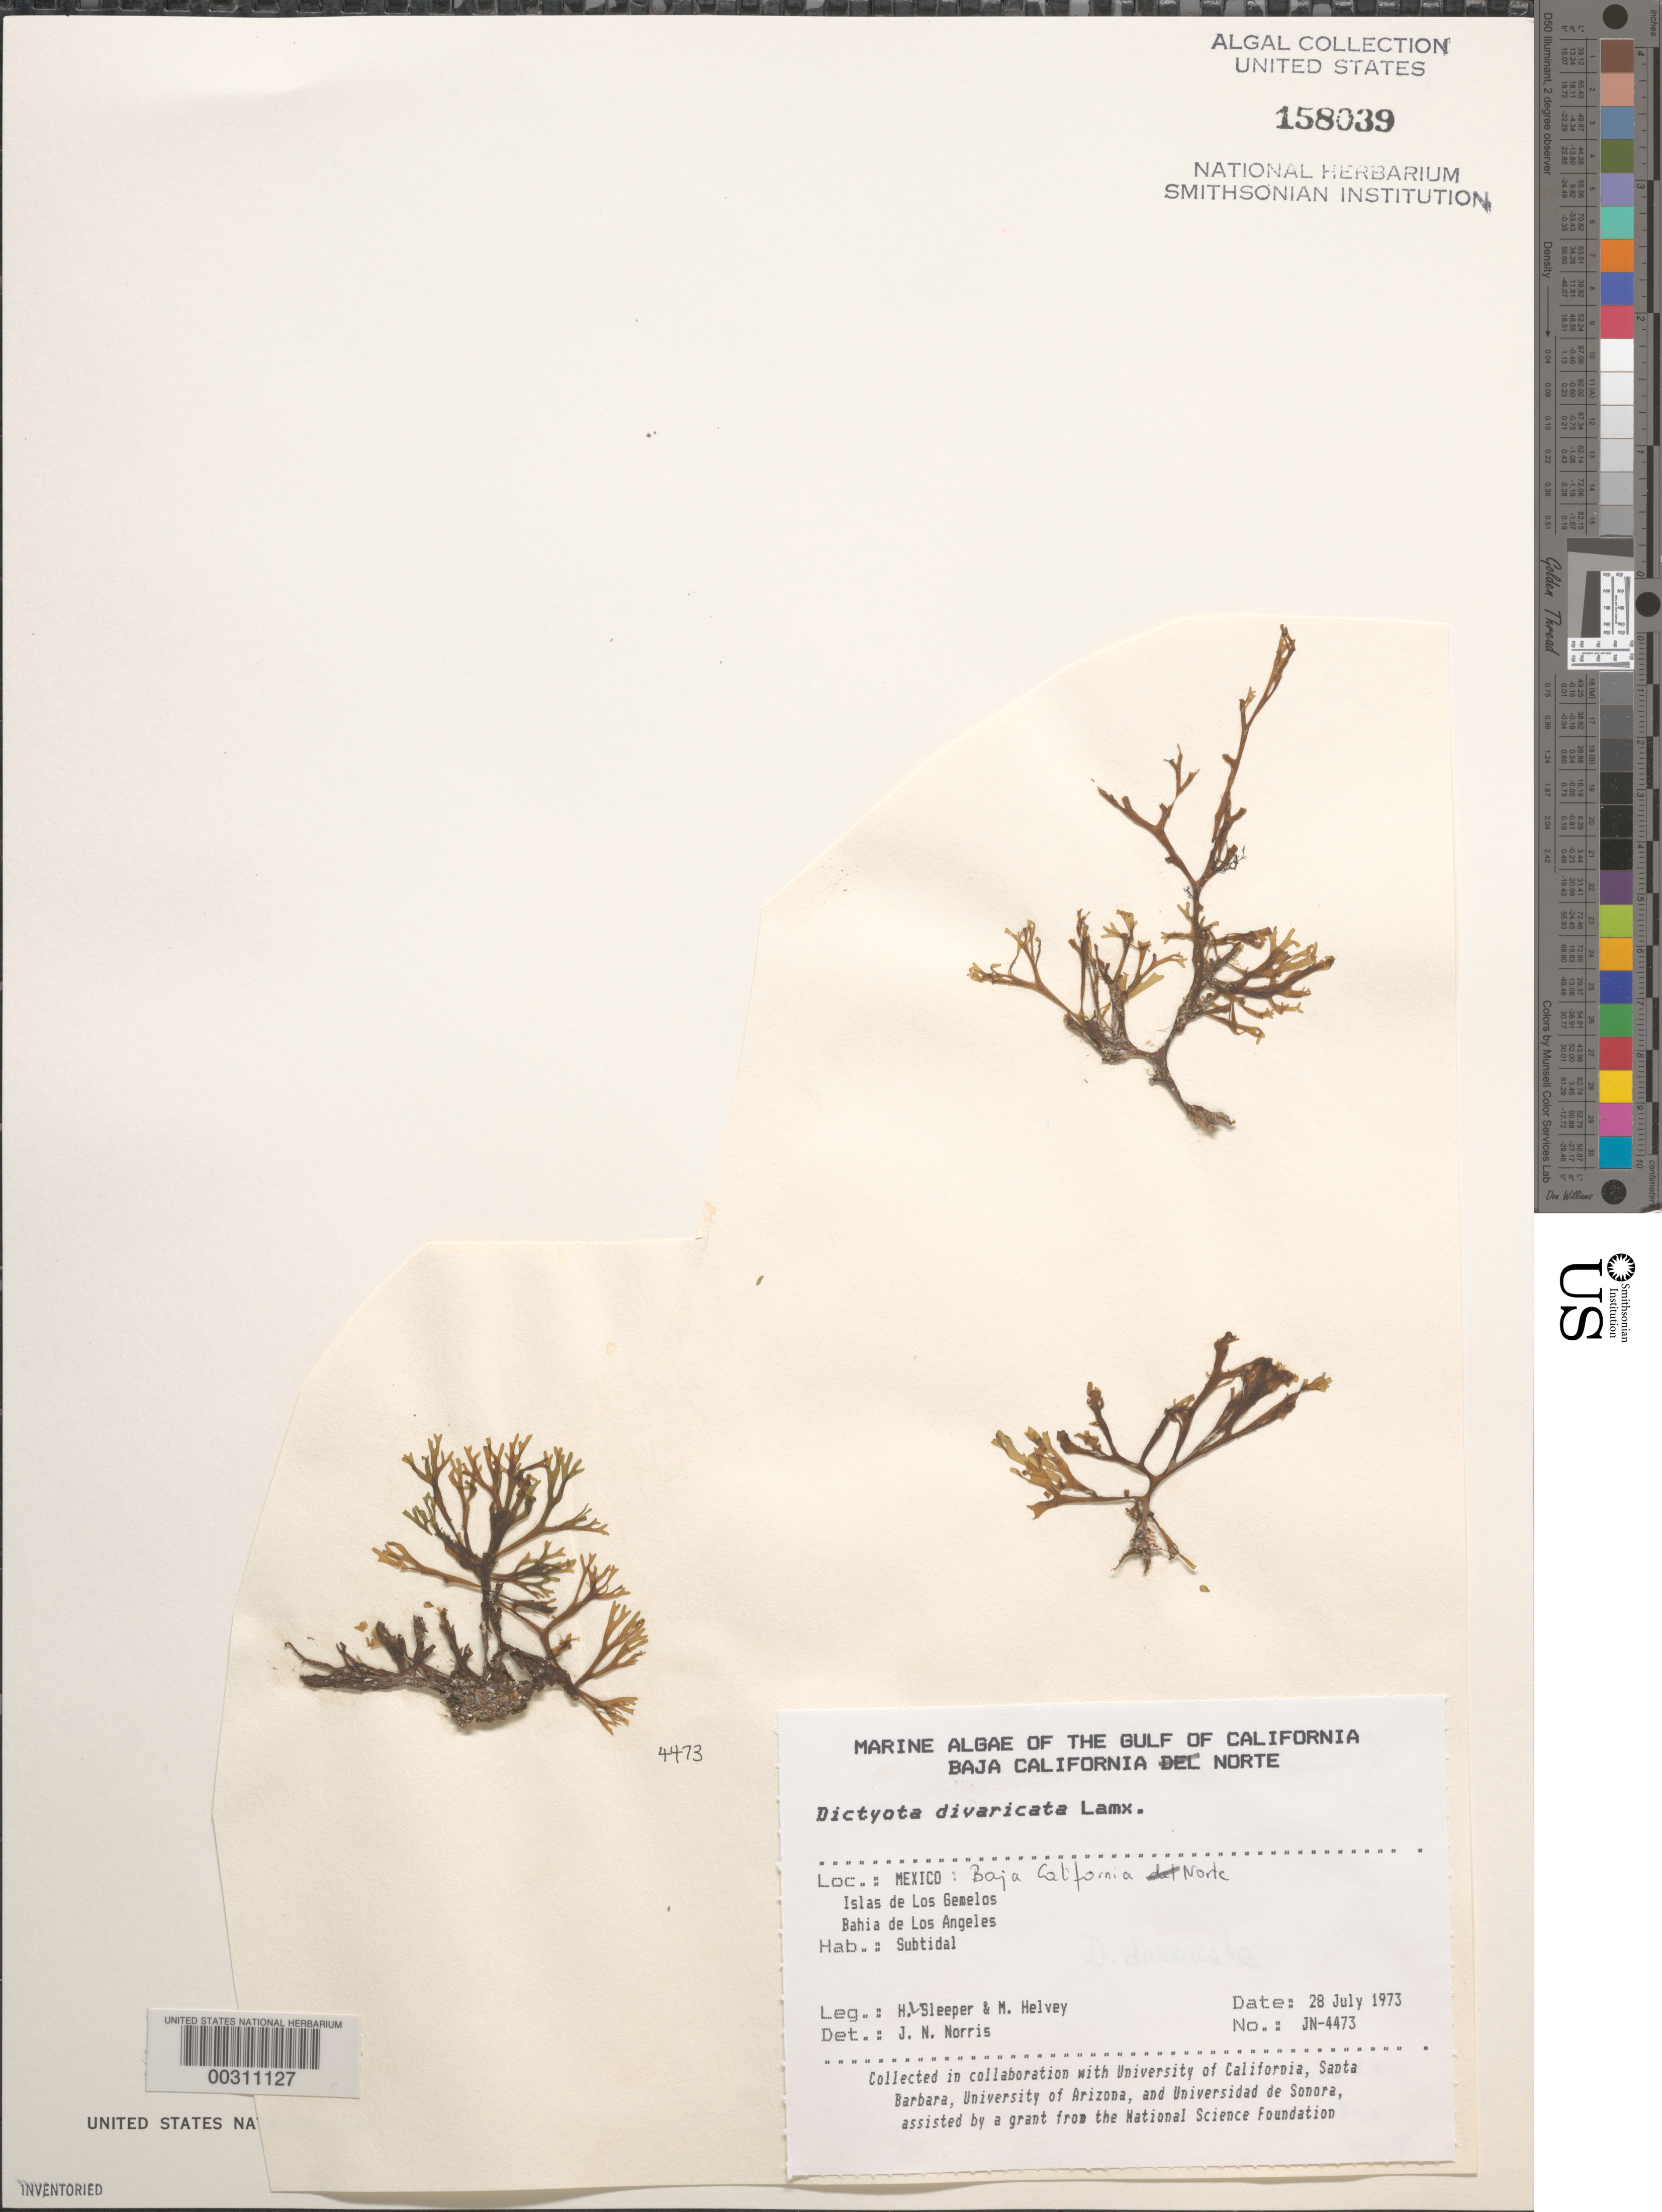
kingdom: Chromista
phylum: Ochrophyta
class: Phaeophyceae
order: Dictyotales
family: Dictyotaceae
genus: Dictyota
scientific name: Dictyota divaricata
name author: J.V.Lamouroux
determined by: Norris, James N.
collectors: H. Sleeper & M. Helvey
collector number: JN-4473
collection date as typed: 28 Jul 1973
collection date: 1973-07-28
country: Mexico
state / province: Baja California Norte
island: Isla de Los Gemelitos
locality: Bahia de los Angeles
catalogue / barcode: US 158039